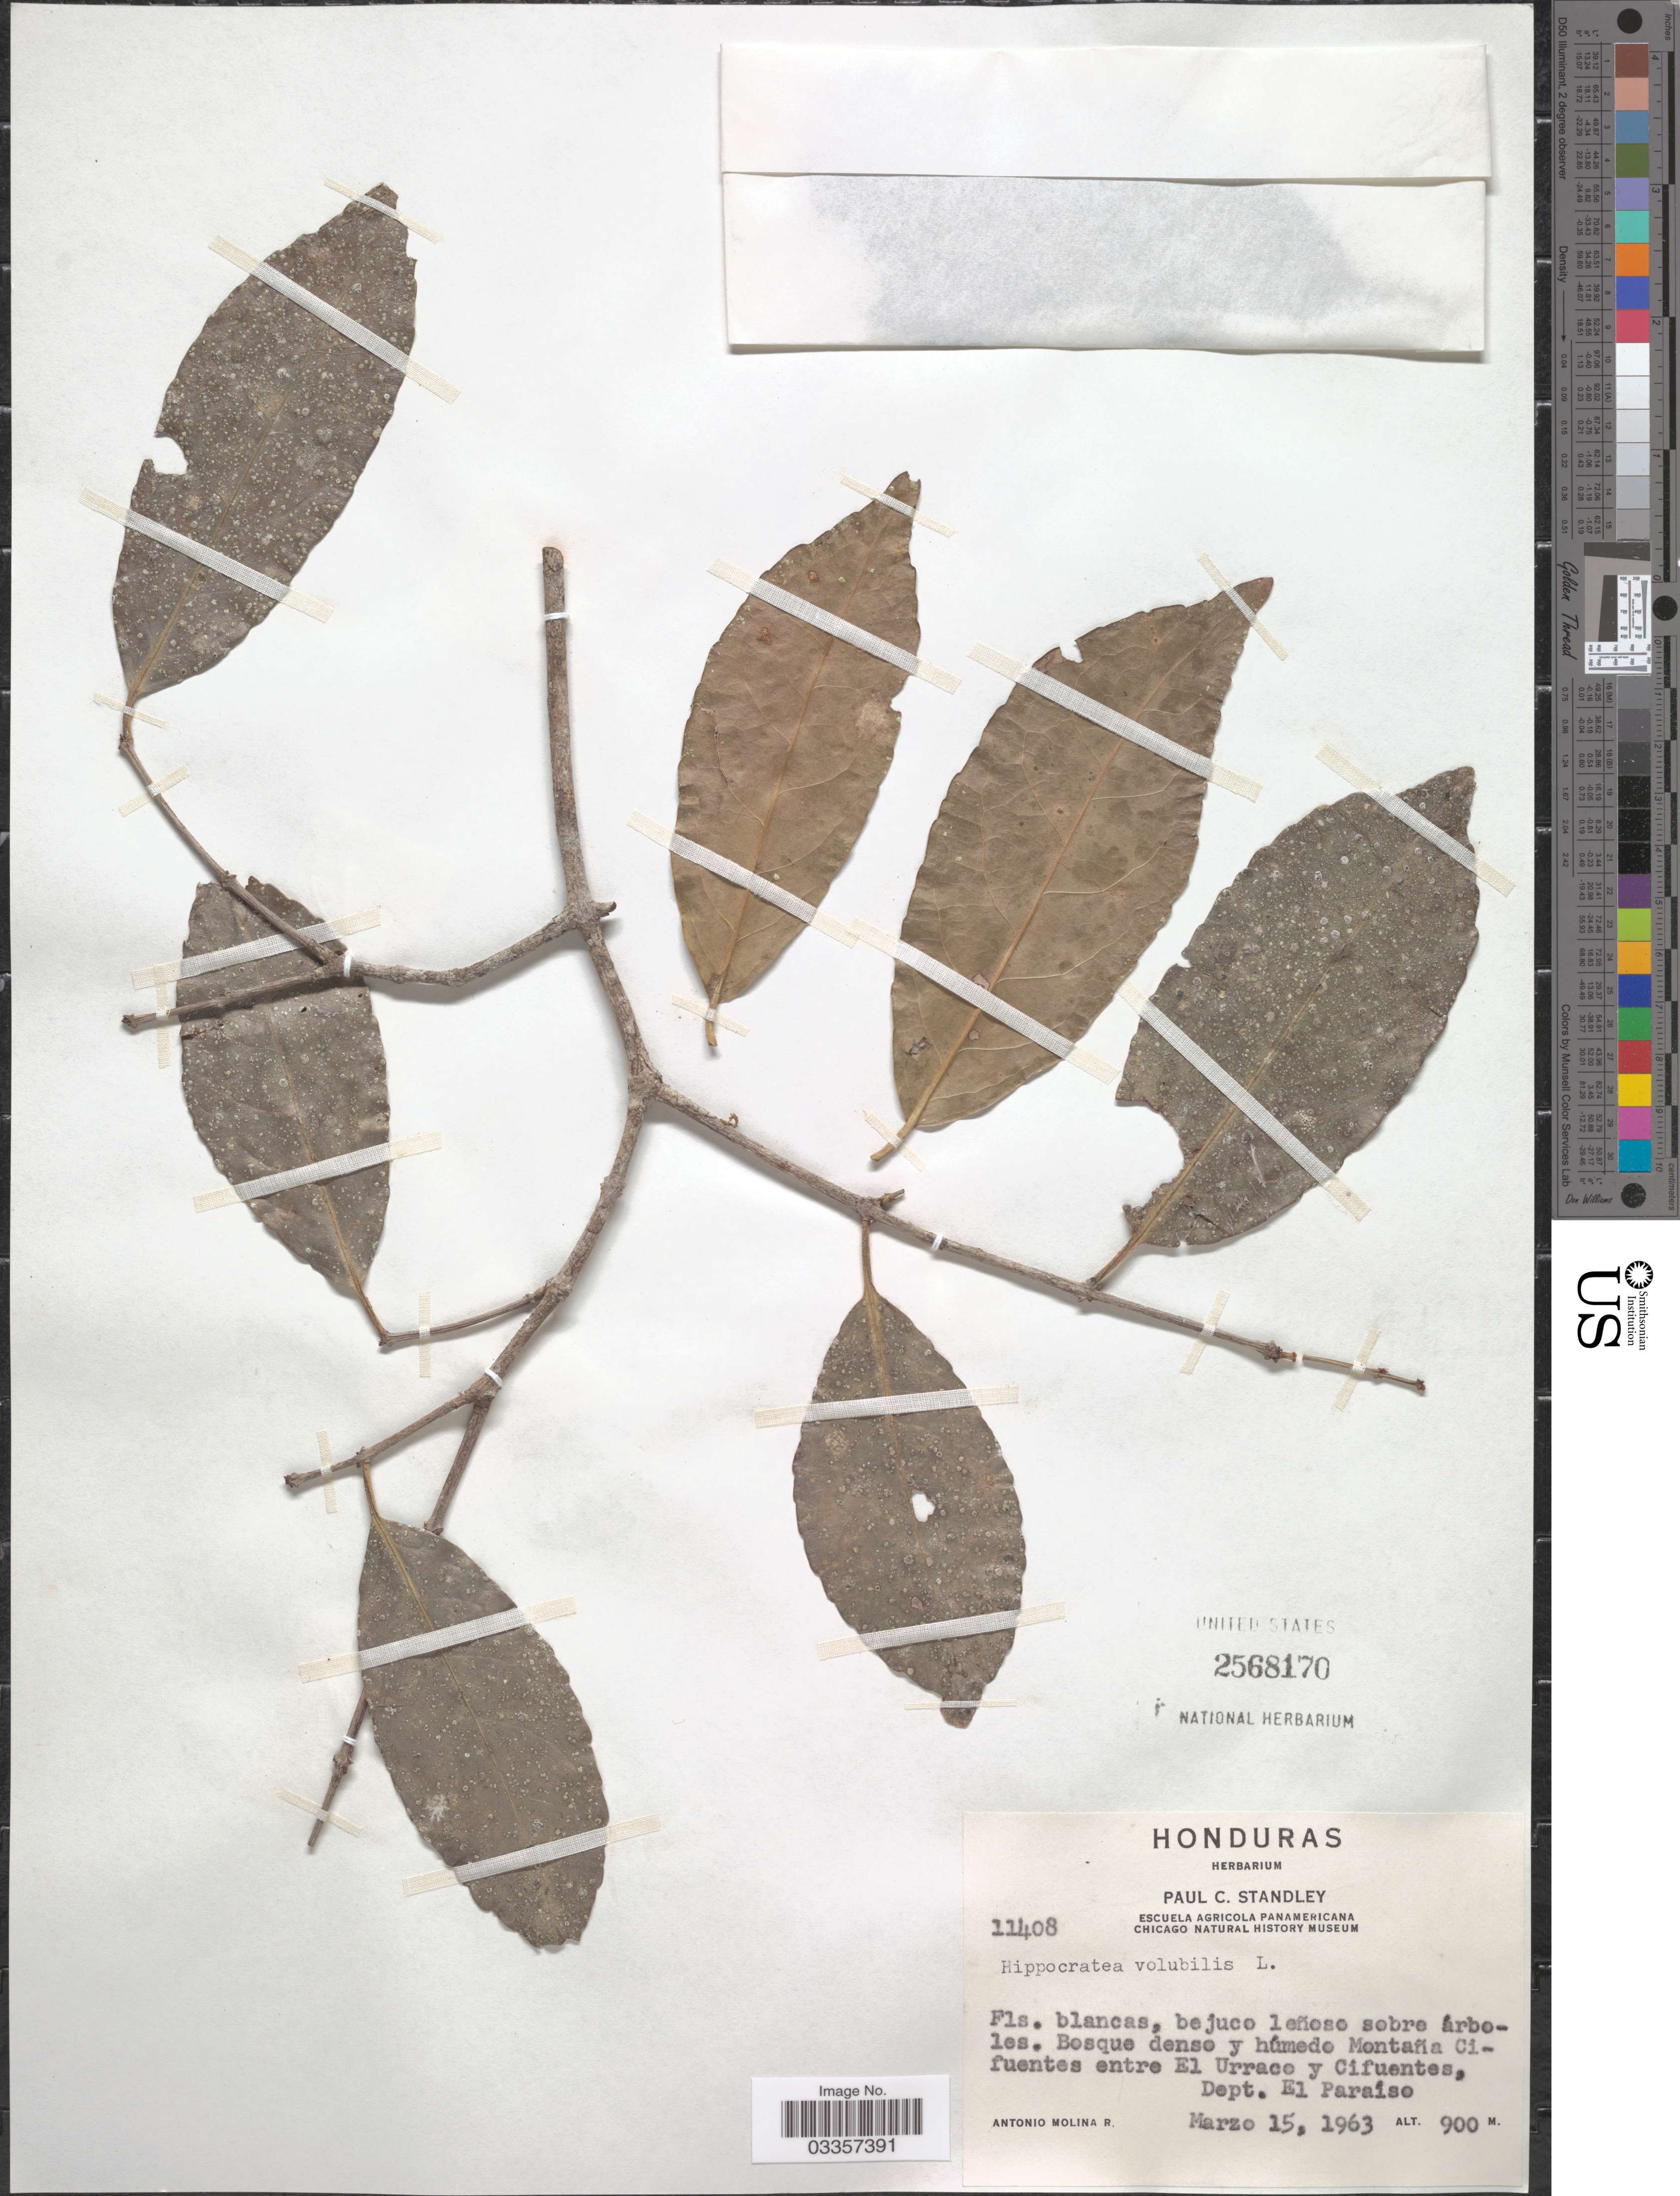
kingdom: Plantae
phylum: Tracheophyta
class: Magnoliopsida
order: Celastrales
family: Celastraceae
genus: Hippocratea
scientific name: Hippocratea volubilis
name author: L.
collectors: A. Molina R.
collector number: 11408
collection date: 1963-03-15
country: Honduras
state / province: El Paraíso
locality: Bosque dense y húmedo Montaña Cifuentes entre El Urraco y Cifuentes, Dept. El Paraíso.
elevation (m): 900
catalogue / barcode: US 2568170